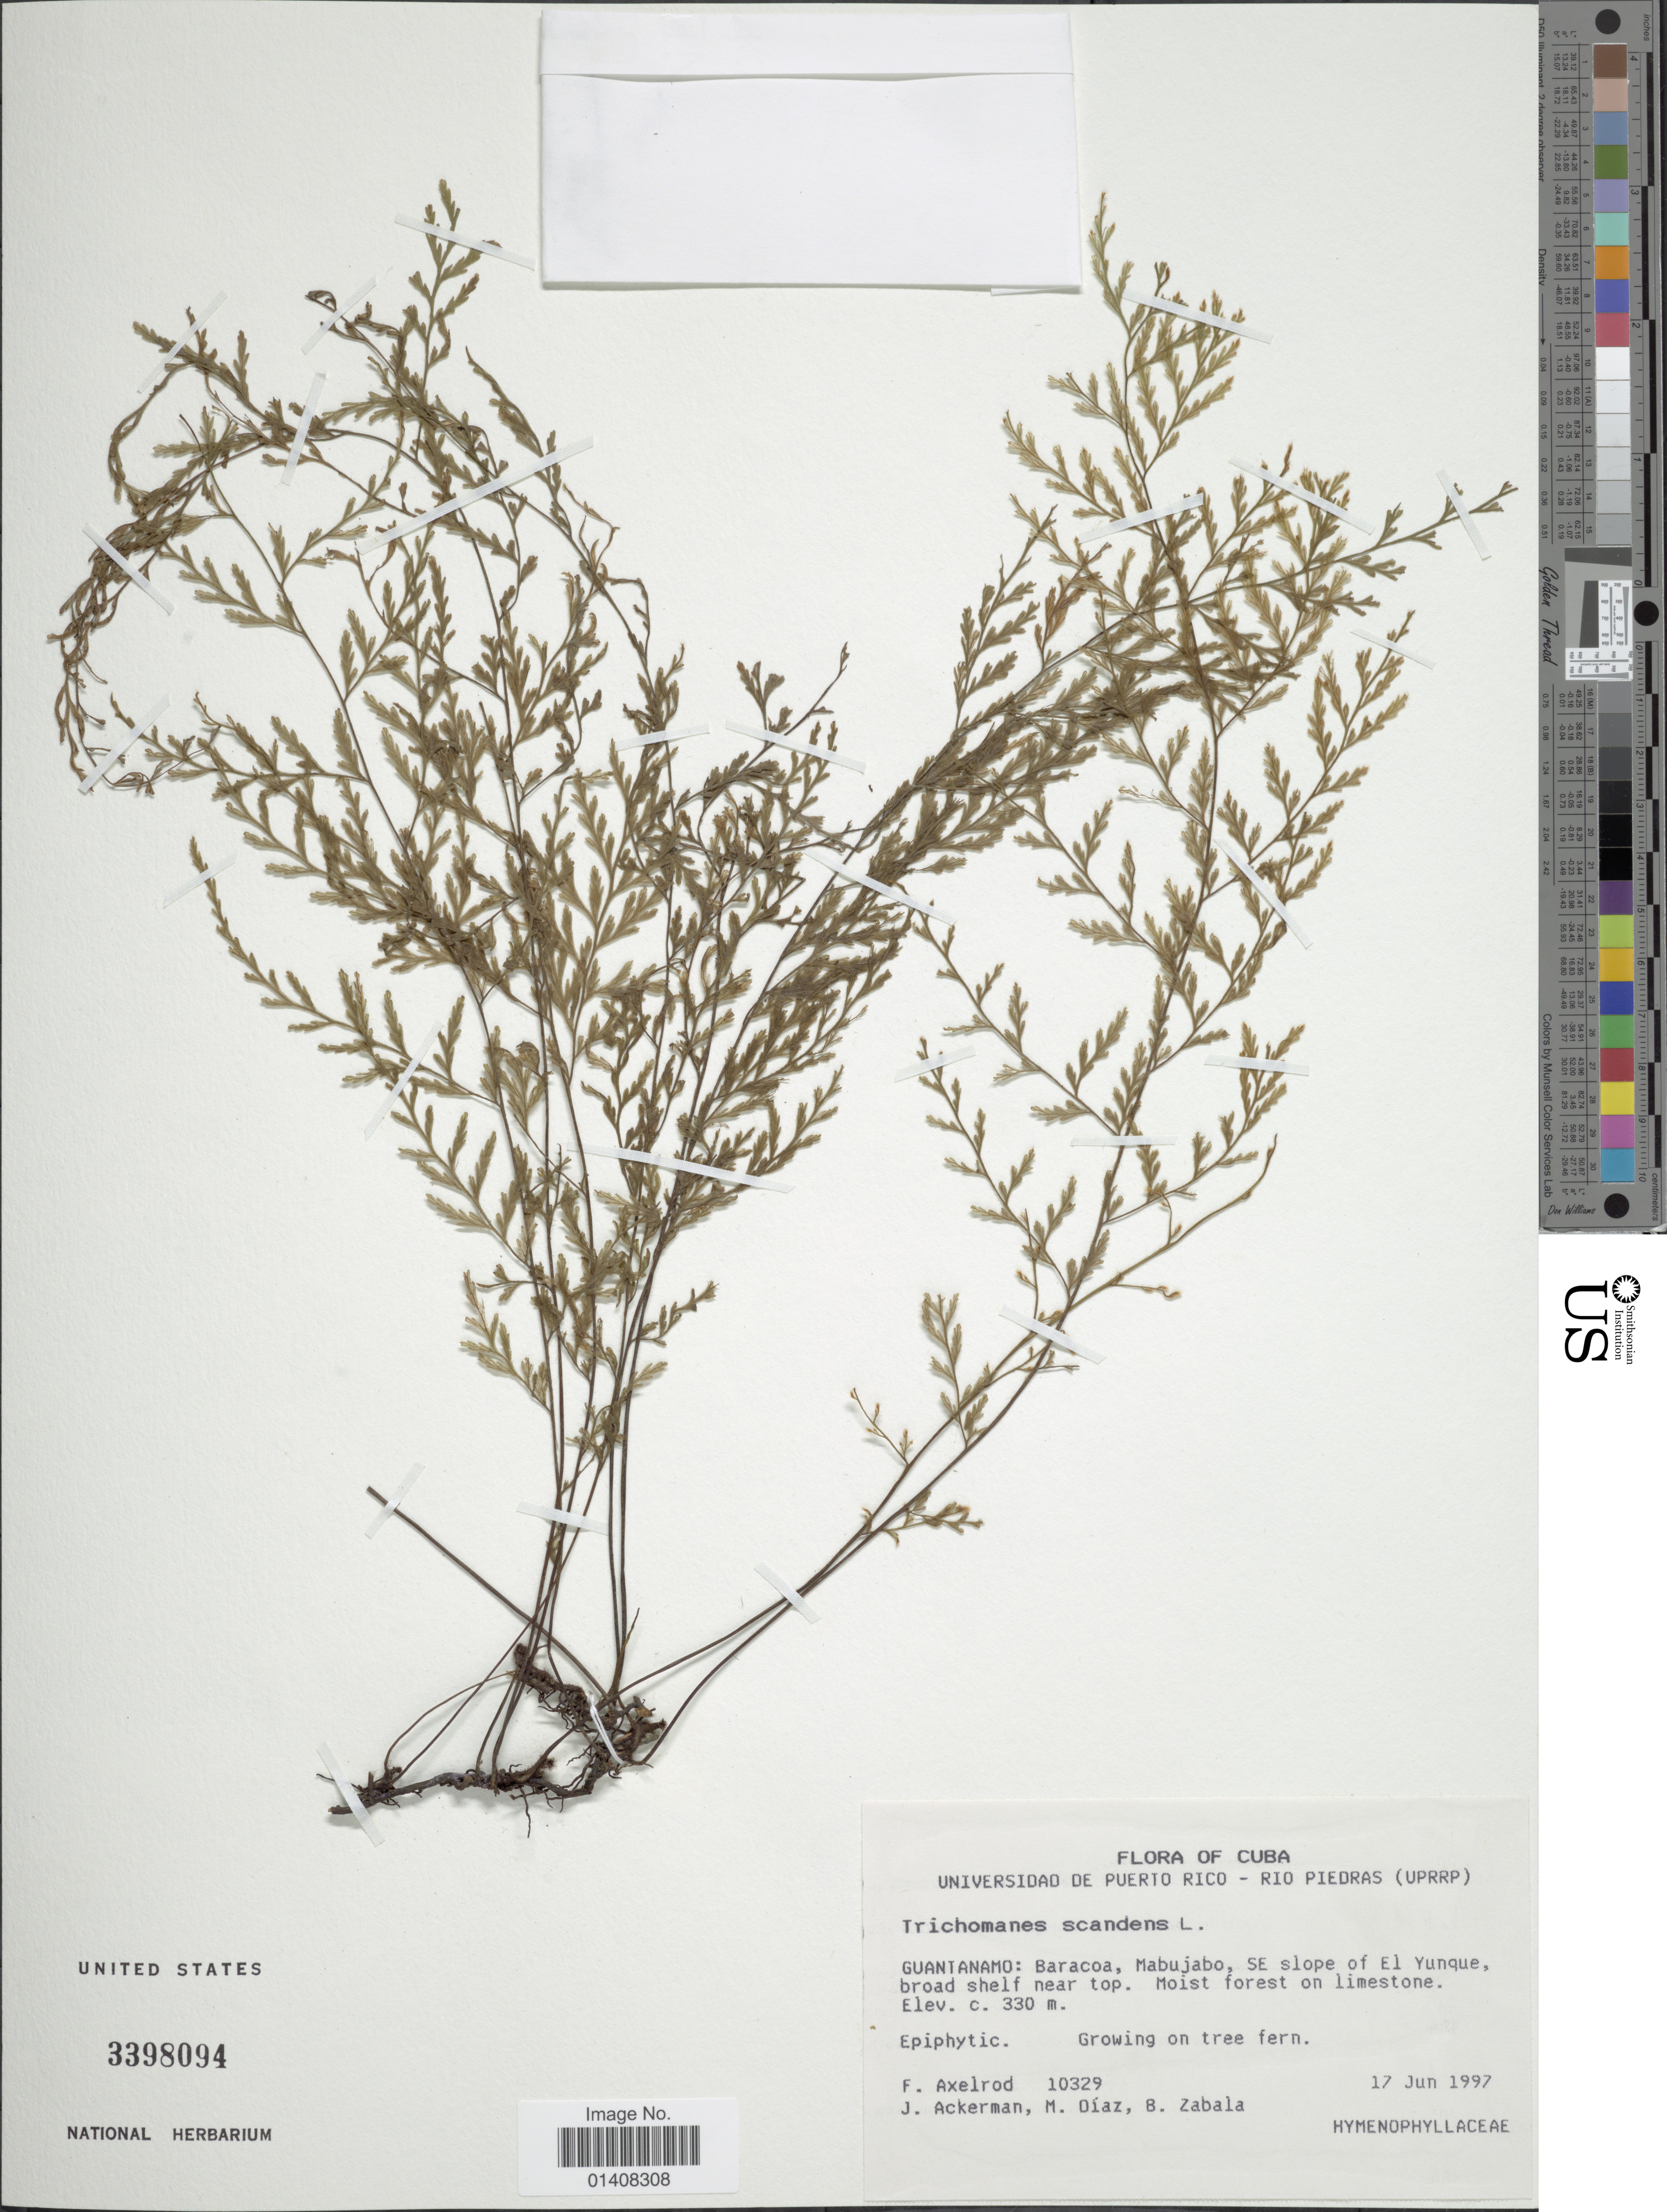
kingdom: Plantae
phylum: Tracheophyta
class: Polypodiopsida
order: Hymenophyllales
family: Hymenophyllaceae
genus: Trichomanes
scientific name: Trichomanes scandens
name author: L.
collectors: F. Axelrod, J. Ackerman, M. Diaz & B. Zabala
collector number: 10329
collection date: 1997-06-17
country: Cuba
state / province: Guantánamo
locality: Guantanamo: Baracoa, Mabujabo, SE slope of El Yunque, broad shelf near top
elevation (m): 330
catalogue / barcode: US 3398094